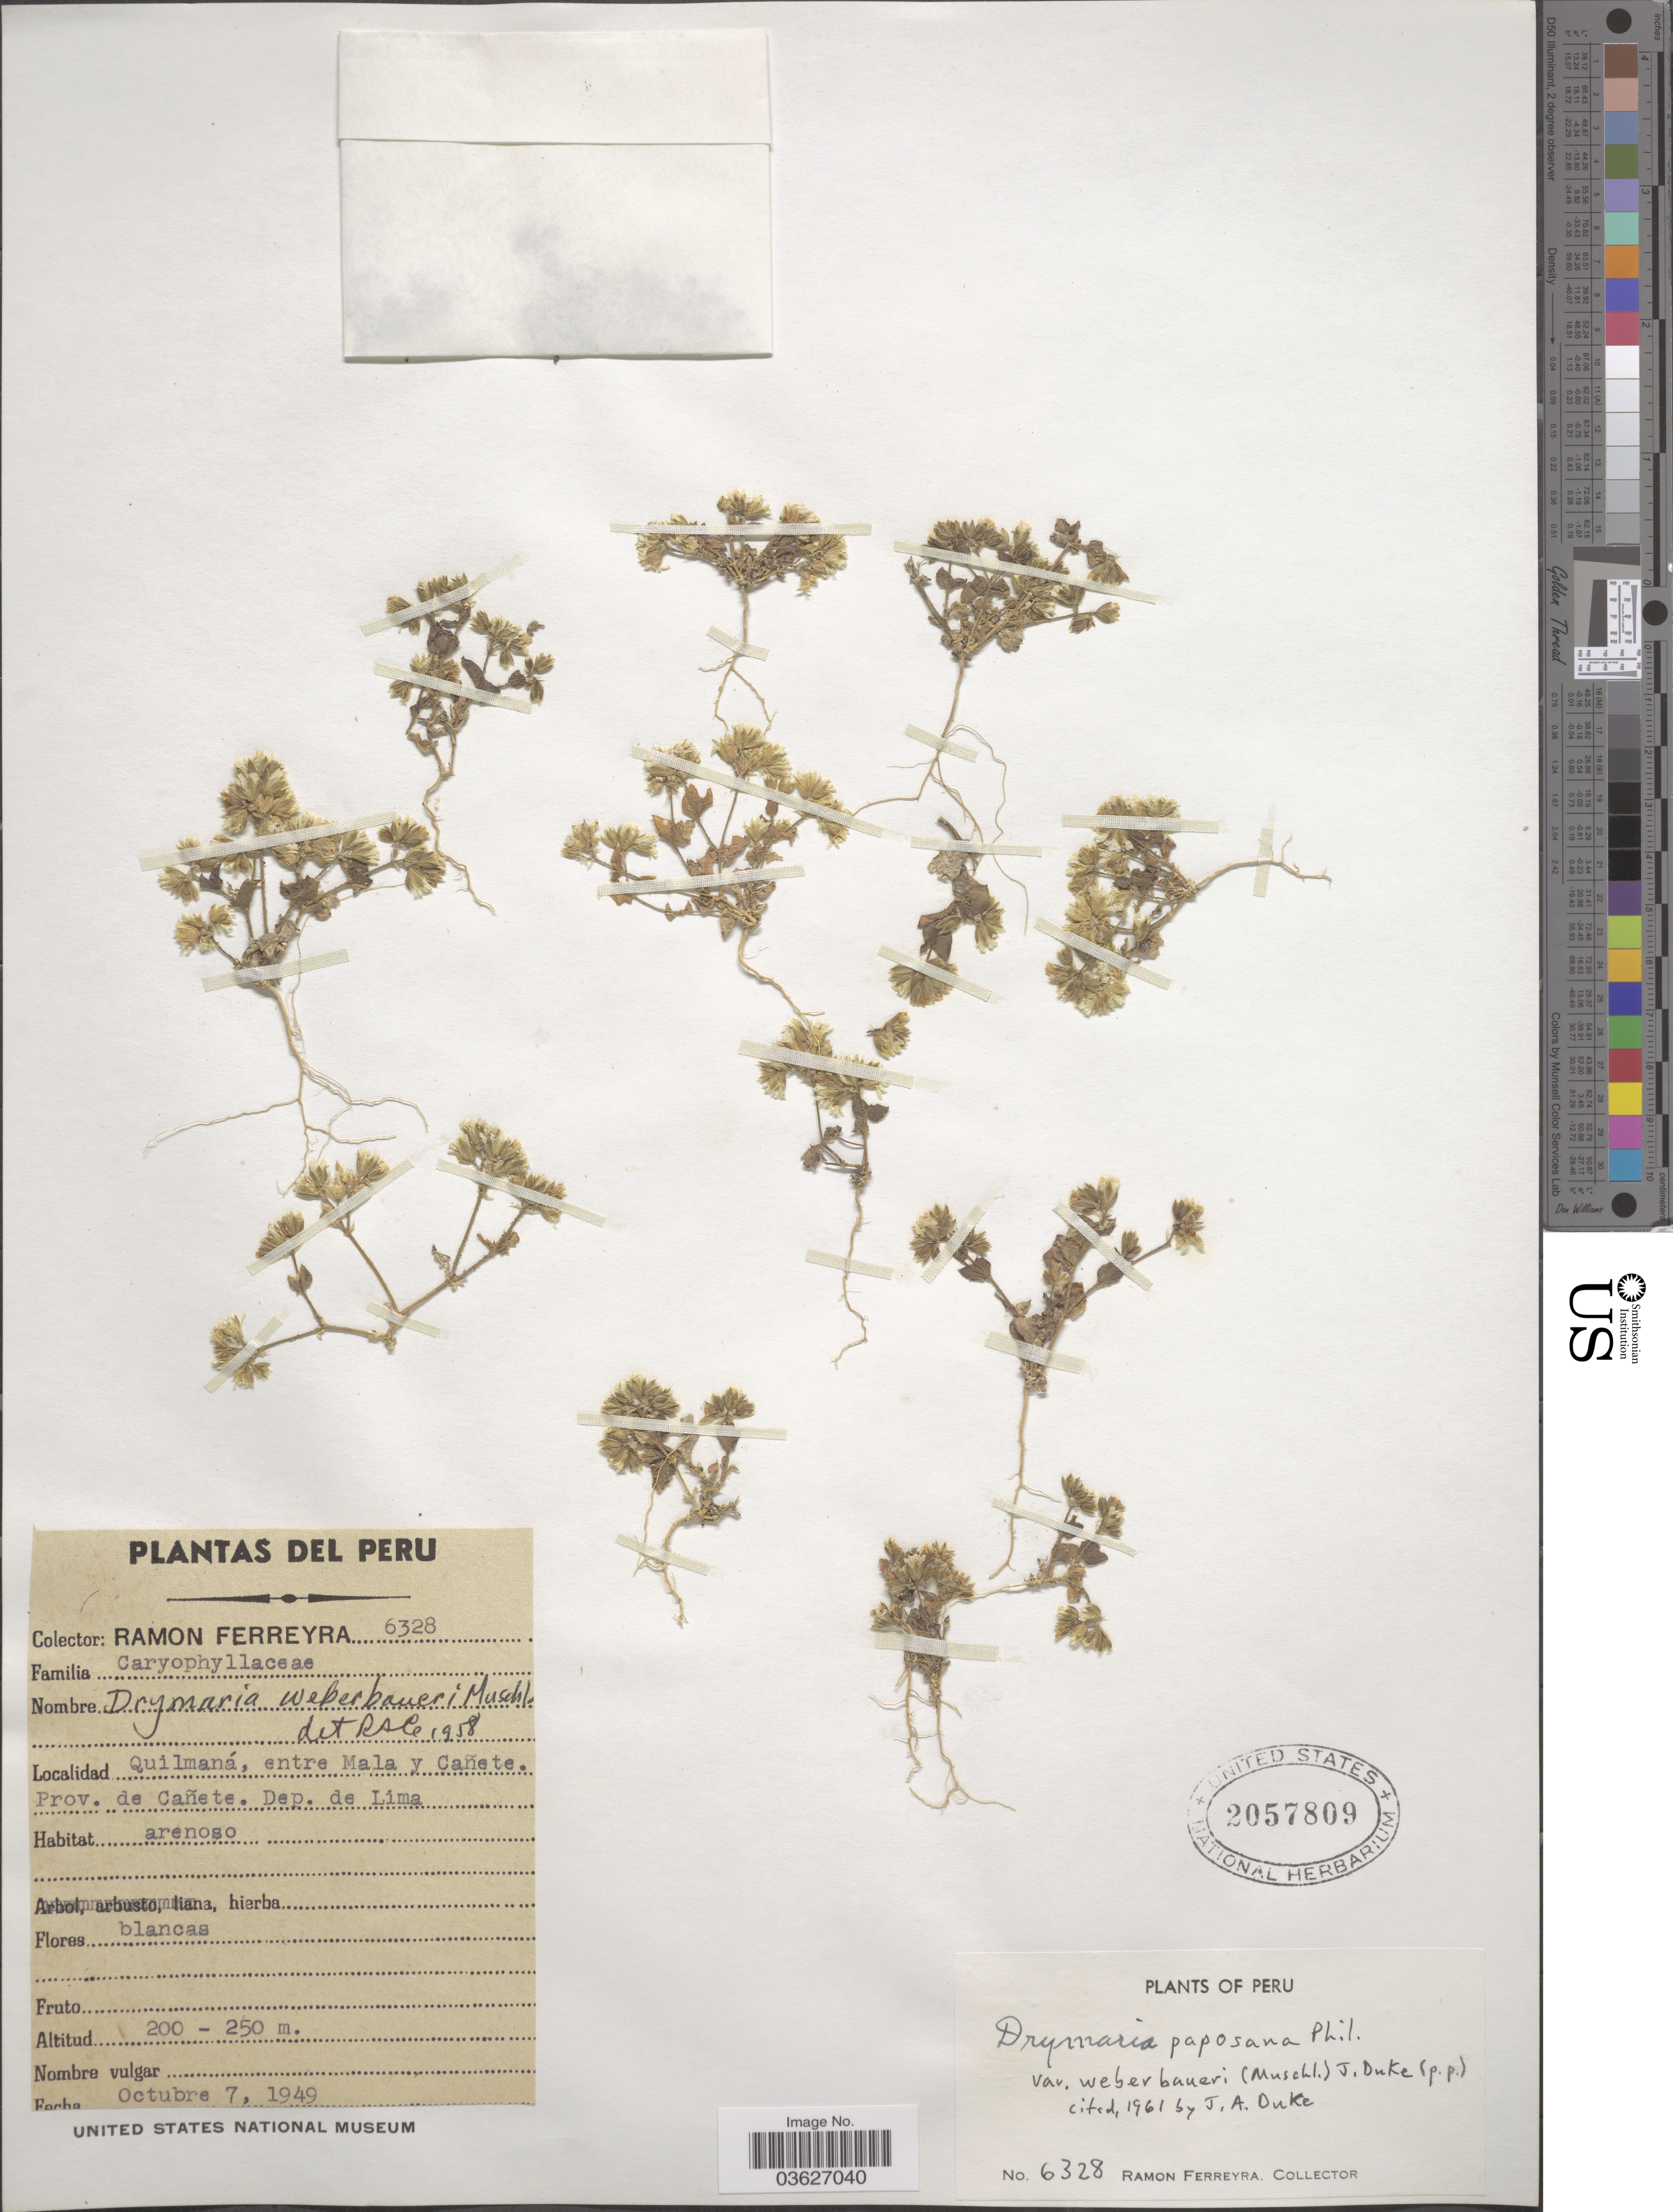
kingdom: Plantae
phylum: Tracheophyta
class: Magnoliopsida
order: Caryophyllales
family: Caryophyllaceae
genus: Drymaria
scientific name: Drymaria paposana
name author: Phil.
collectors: R. A. Ferreyra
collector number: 6328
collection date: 1949-10-07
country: Peru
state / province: Lima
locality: Quilmaná, entre Mala y Cañete. Prov. de Cañete. Dep. de Lima.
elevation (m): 200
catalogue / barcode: US 2057809